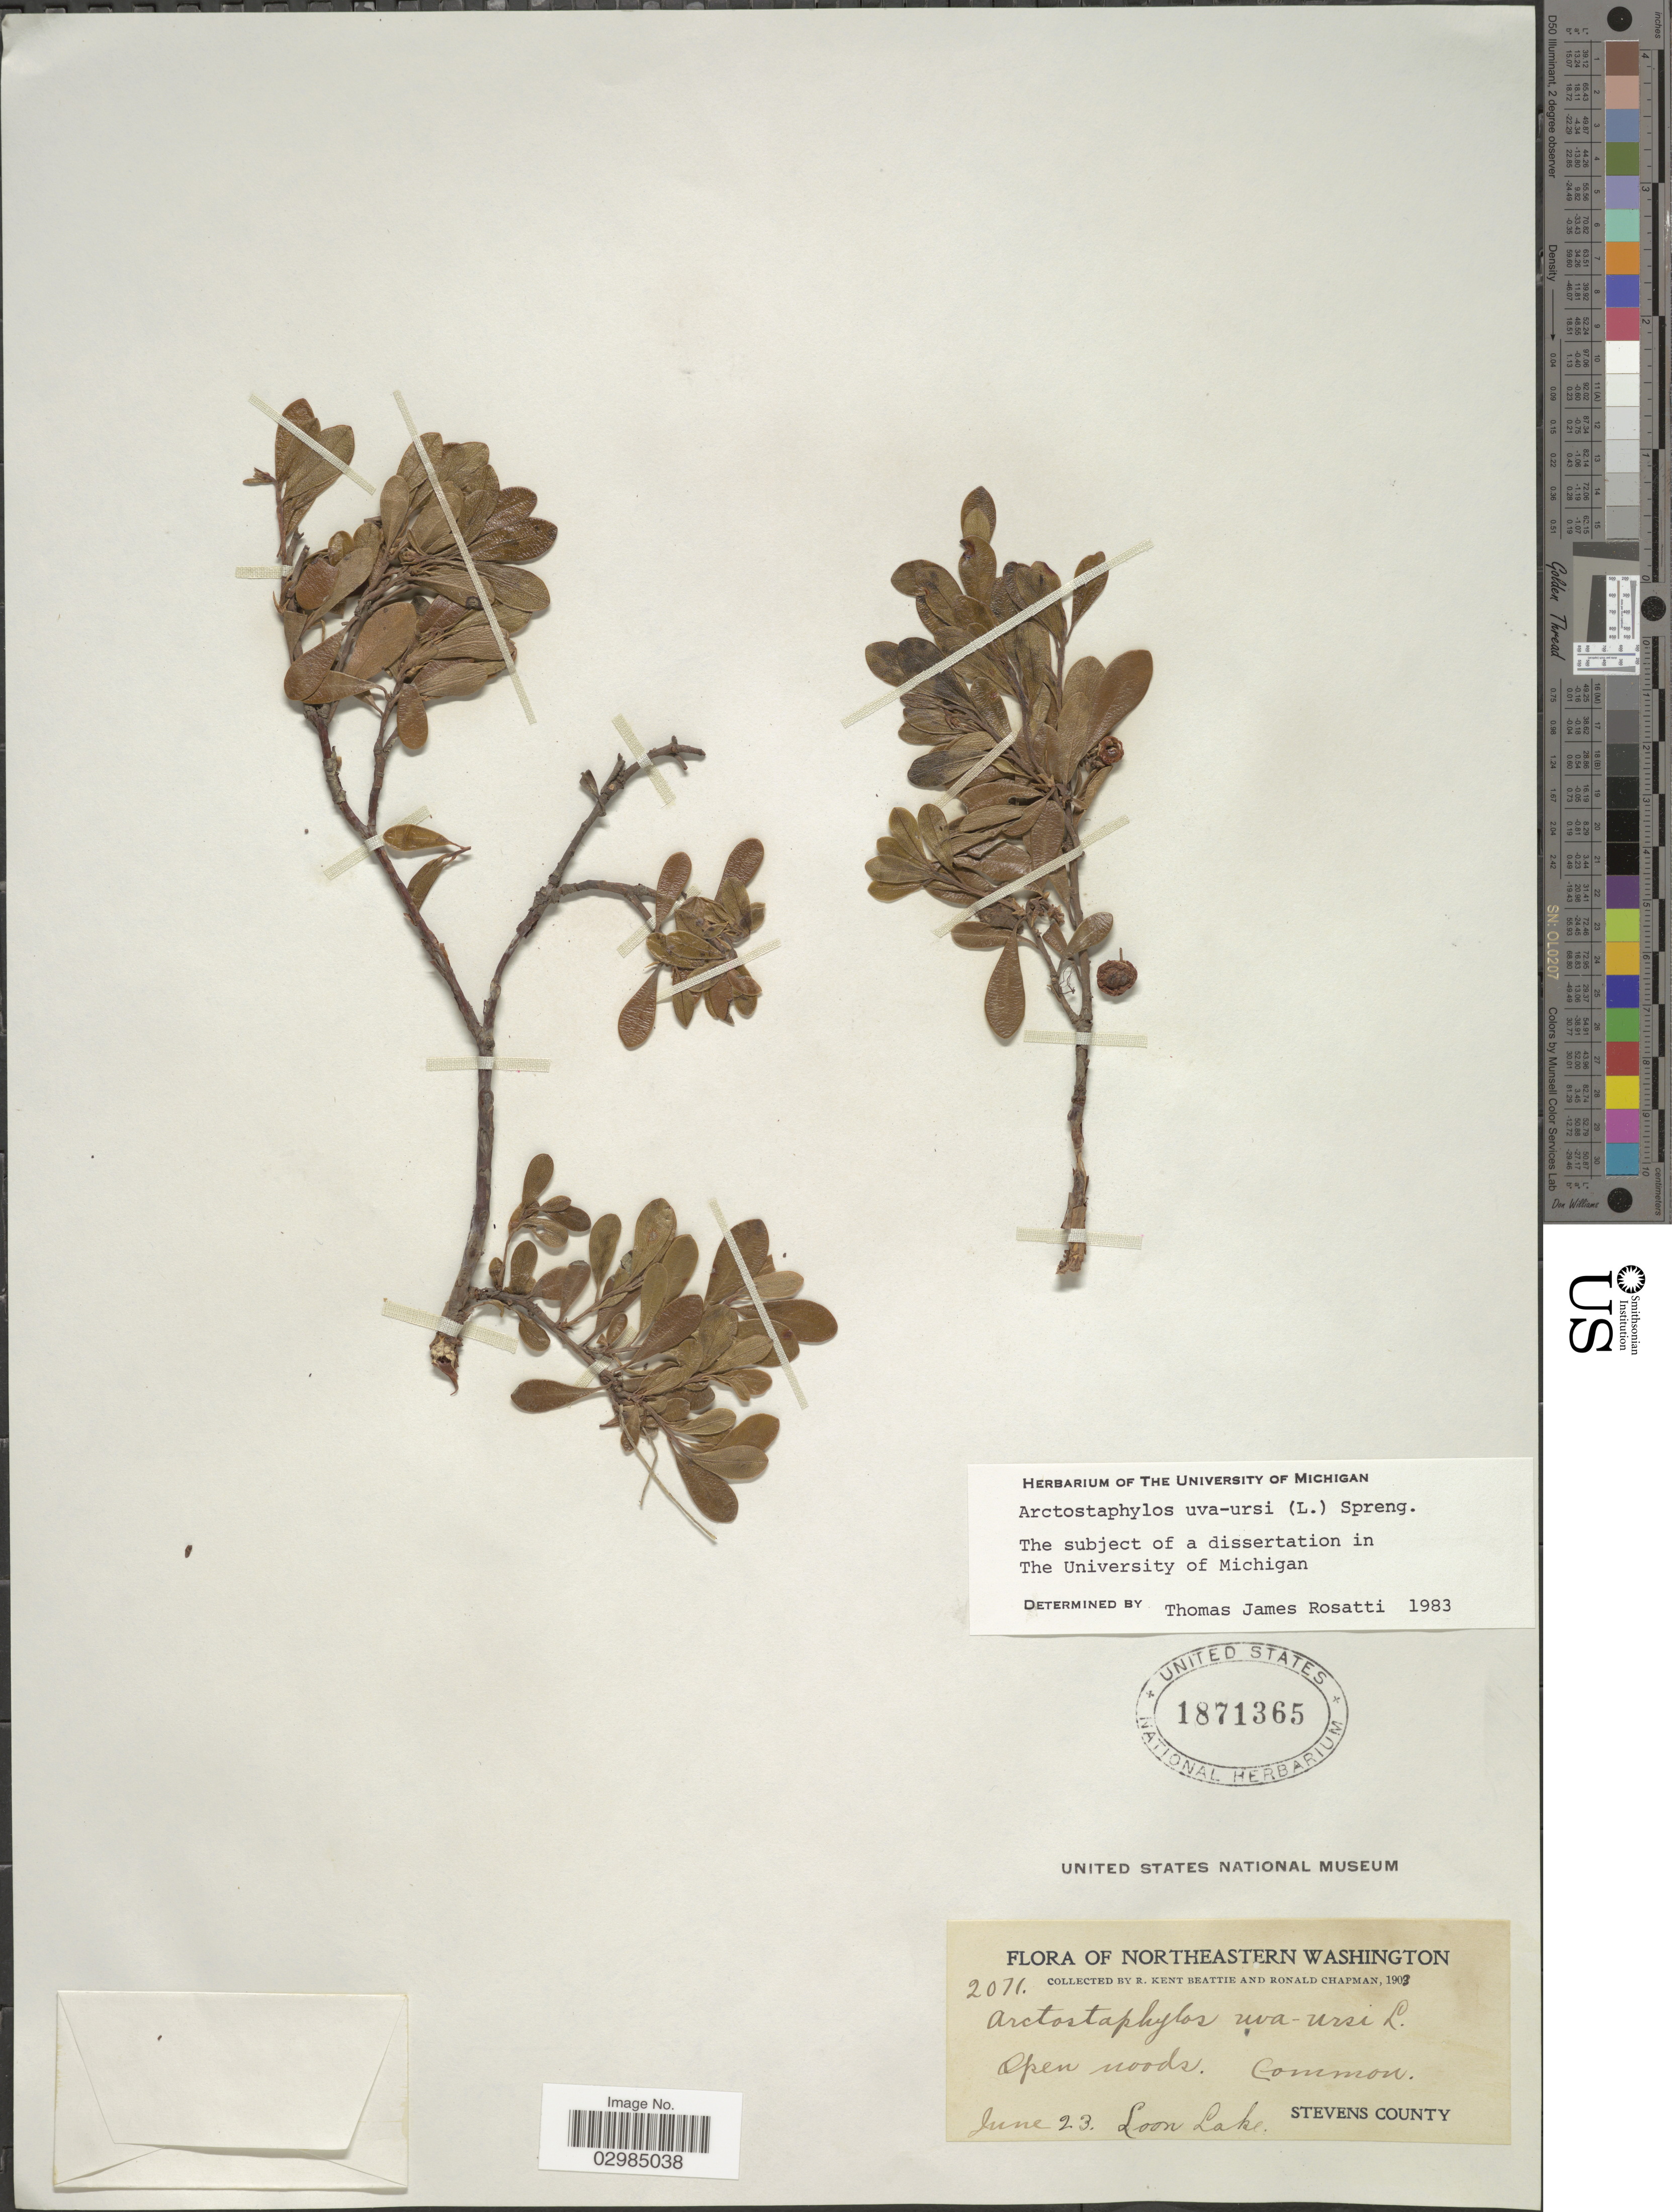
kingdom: Plantae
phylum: Tracheophyta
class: Magnoliopsida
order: Ericales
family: Ericaceae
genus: Arctostaphylos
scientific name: Arctostaphylos uva-ursi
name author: (L.) Spreng.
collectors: R. K. Beattie & R. Chapman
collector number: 2071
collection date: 1903-06-23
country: United States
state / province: Washington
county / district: Stevens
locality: Northeastern Washington. Loon Lake, Stevens County.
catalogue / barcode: US 1871365